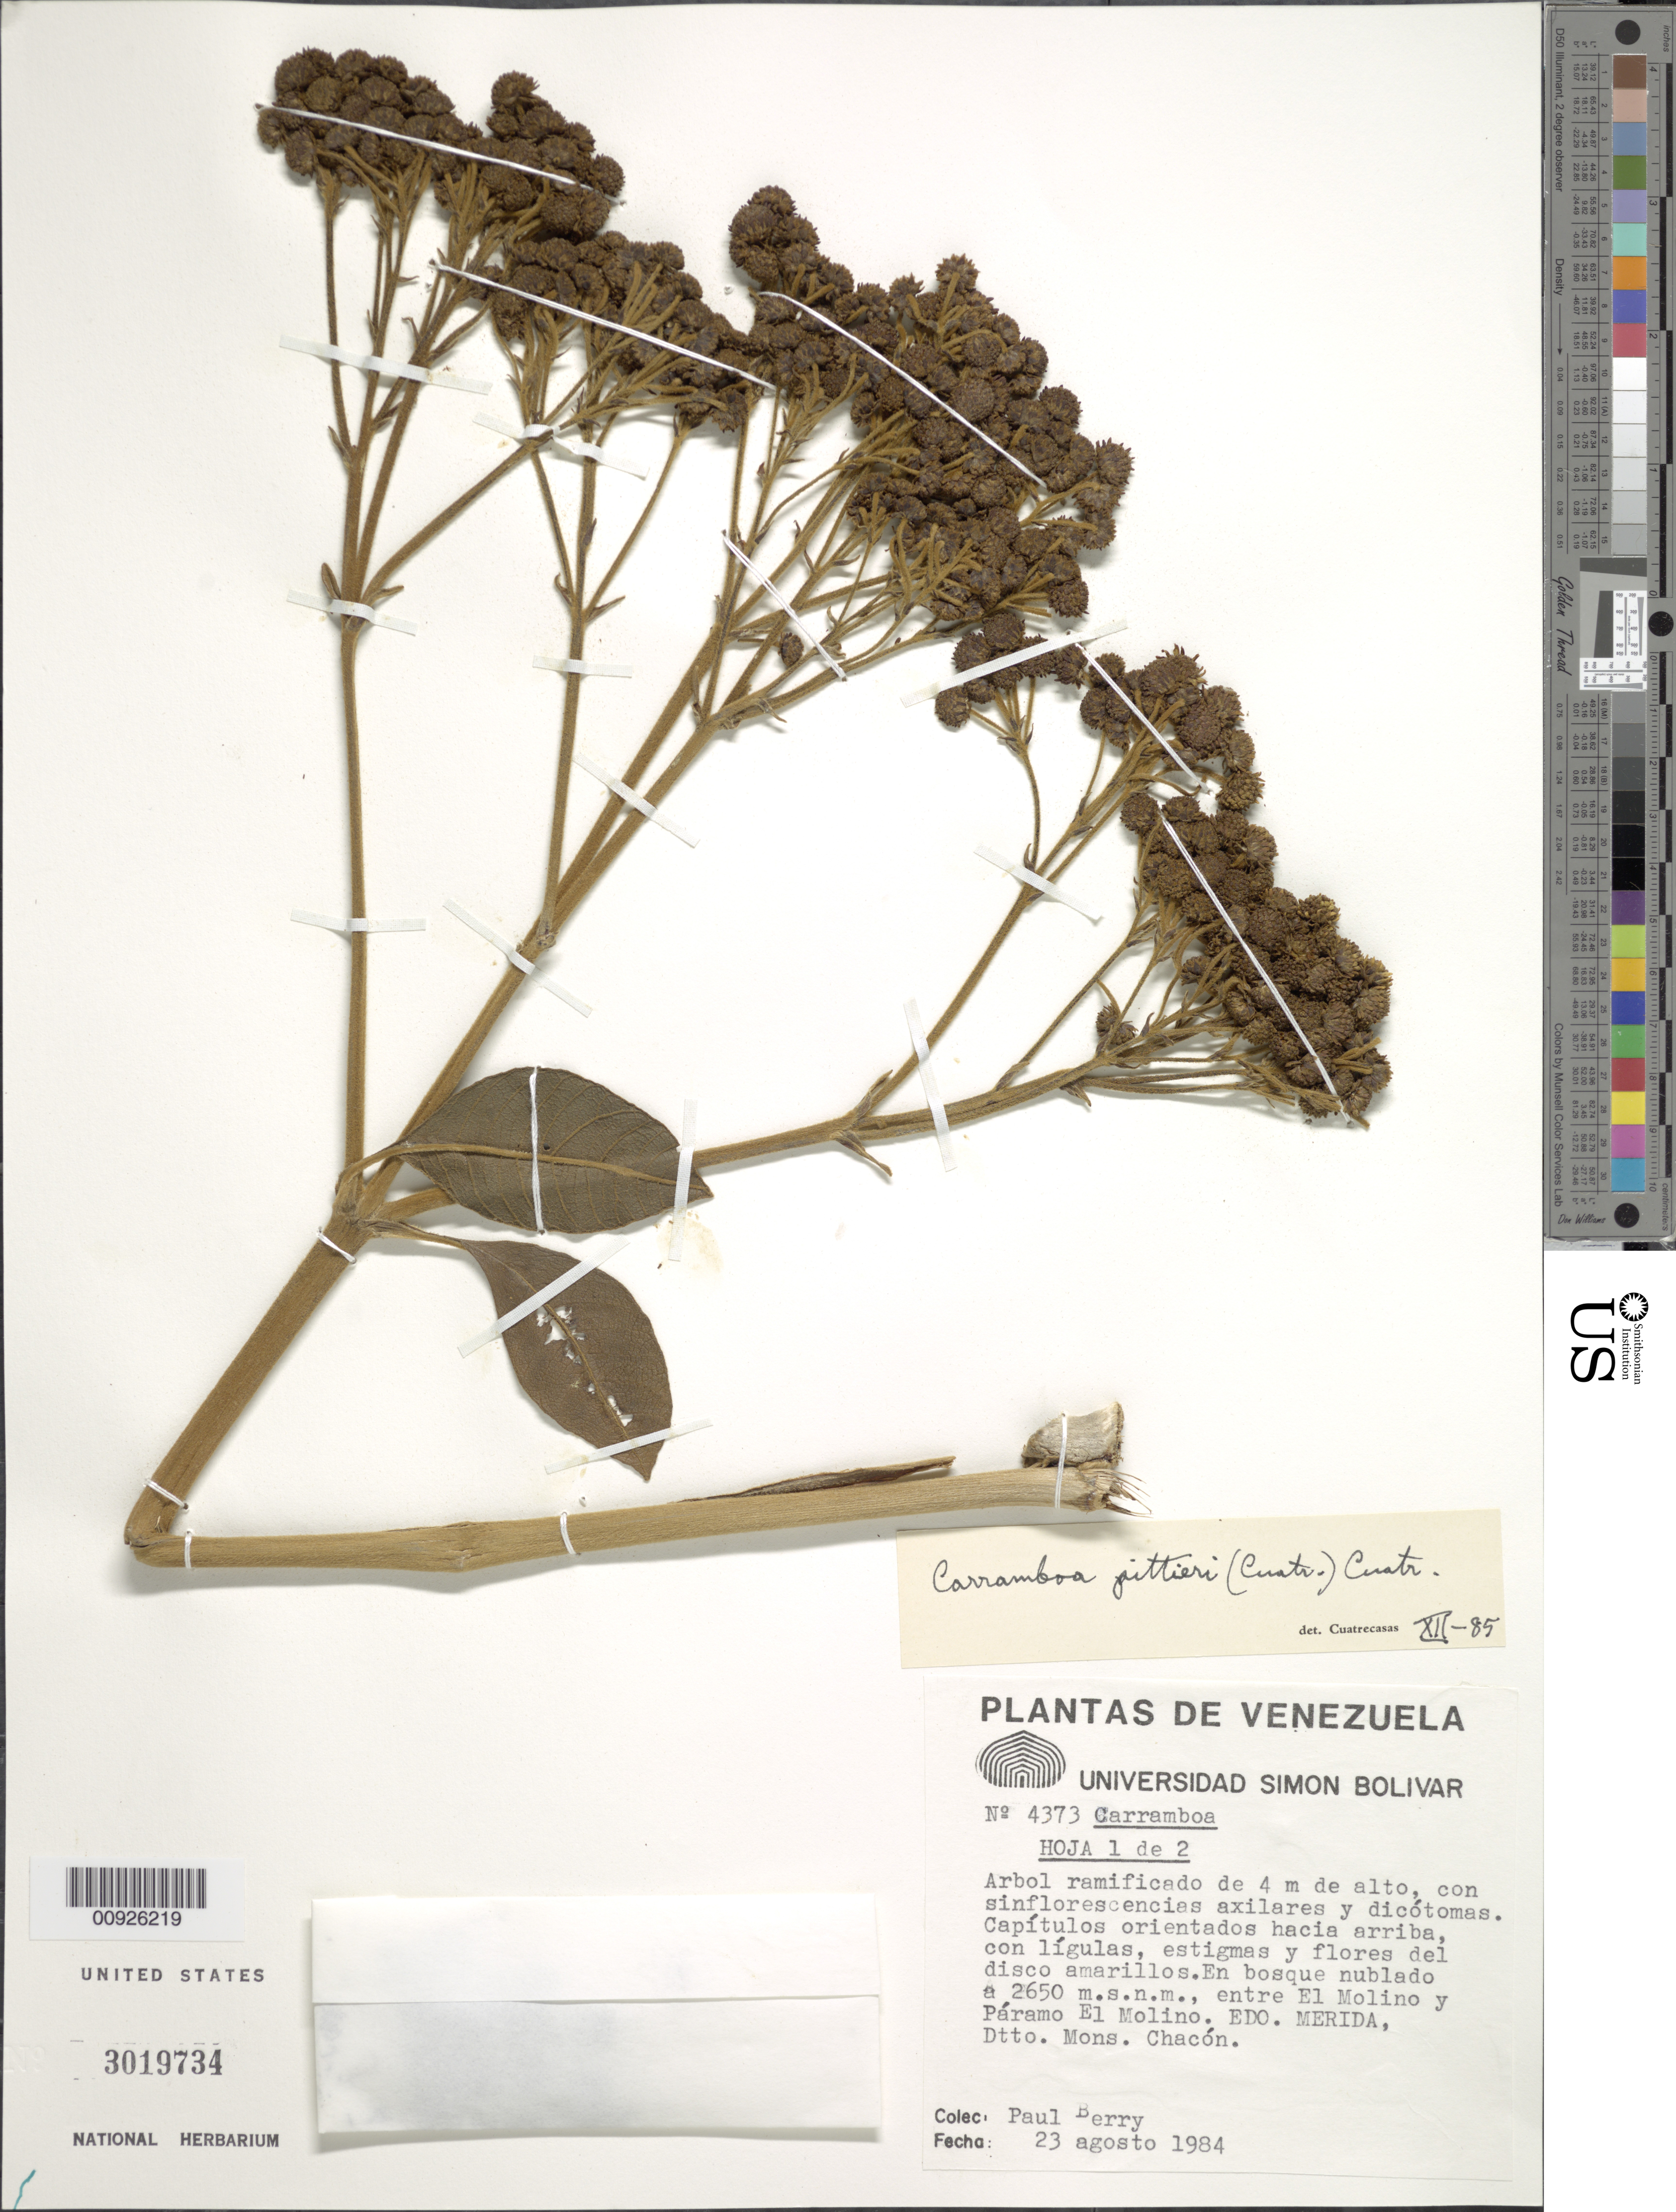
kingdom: Plantae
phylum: Tracheophyta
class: Magnoliopsida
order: Asterales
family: Asteraceae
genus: Carramboa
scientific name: Carramboa badilloi var. pittieri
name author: (Cuatrec.) Cuatrec.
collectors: P. E. Berry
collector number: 4373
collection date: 1984-08-23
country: Venezuela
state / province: Mérida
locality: Entre El Molino y Paramo El Molino, Dtto. Mons. Chacon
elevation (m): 2650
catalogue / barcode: US 3019734